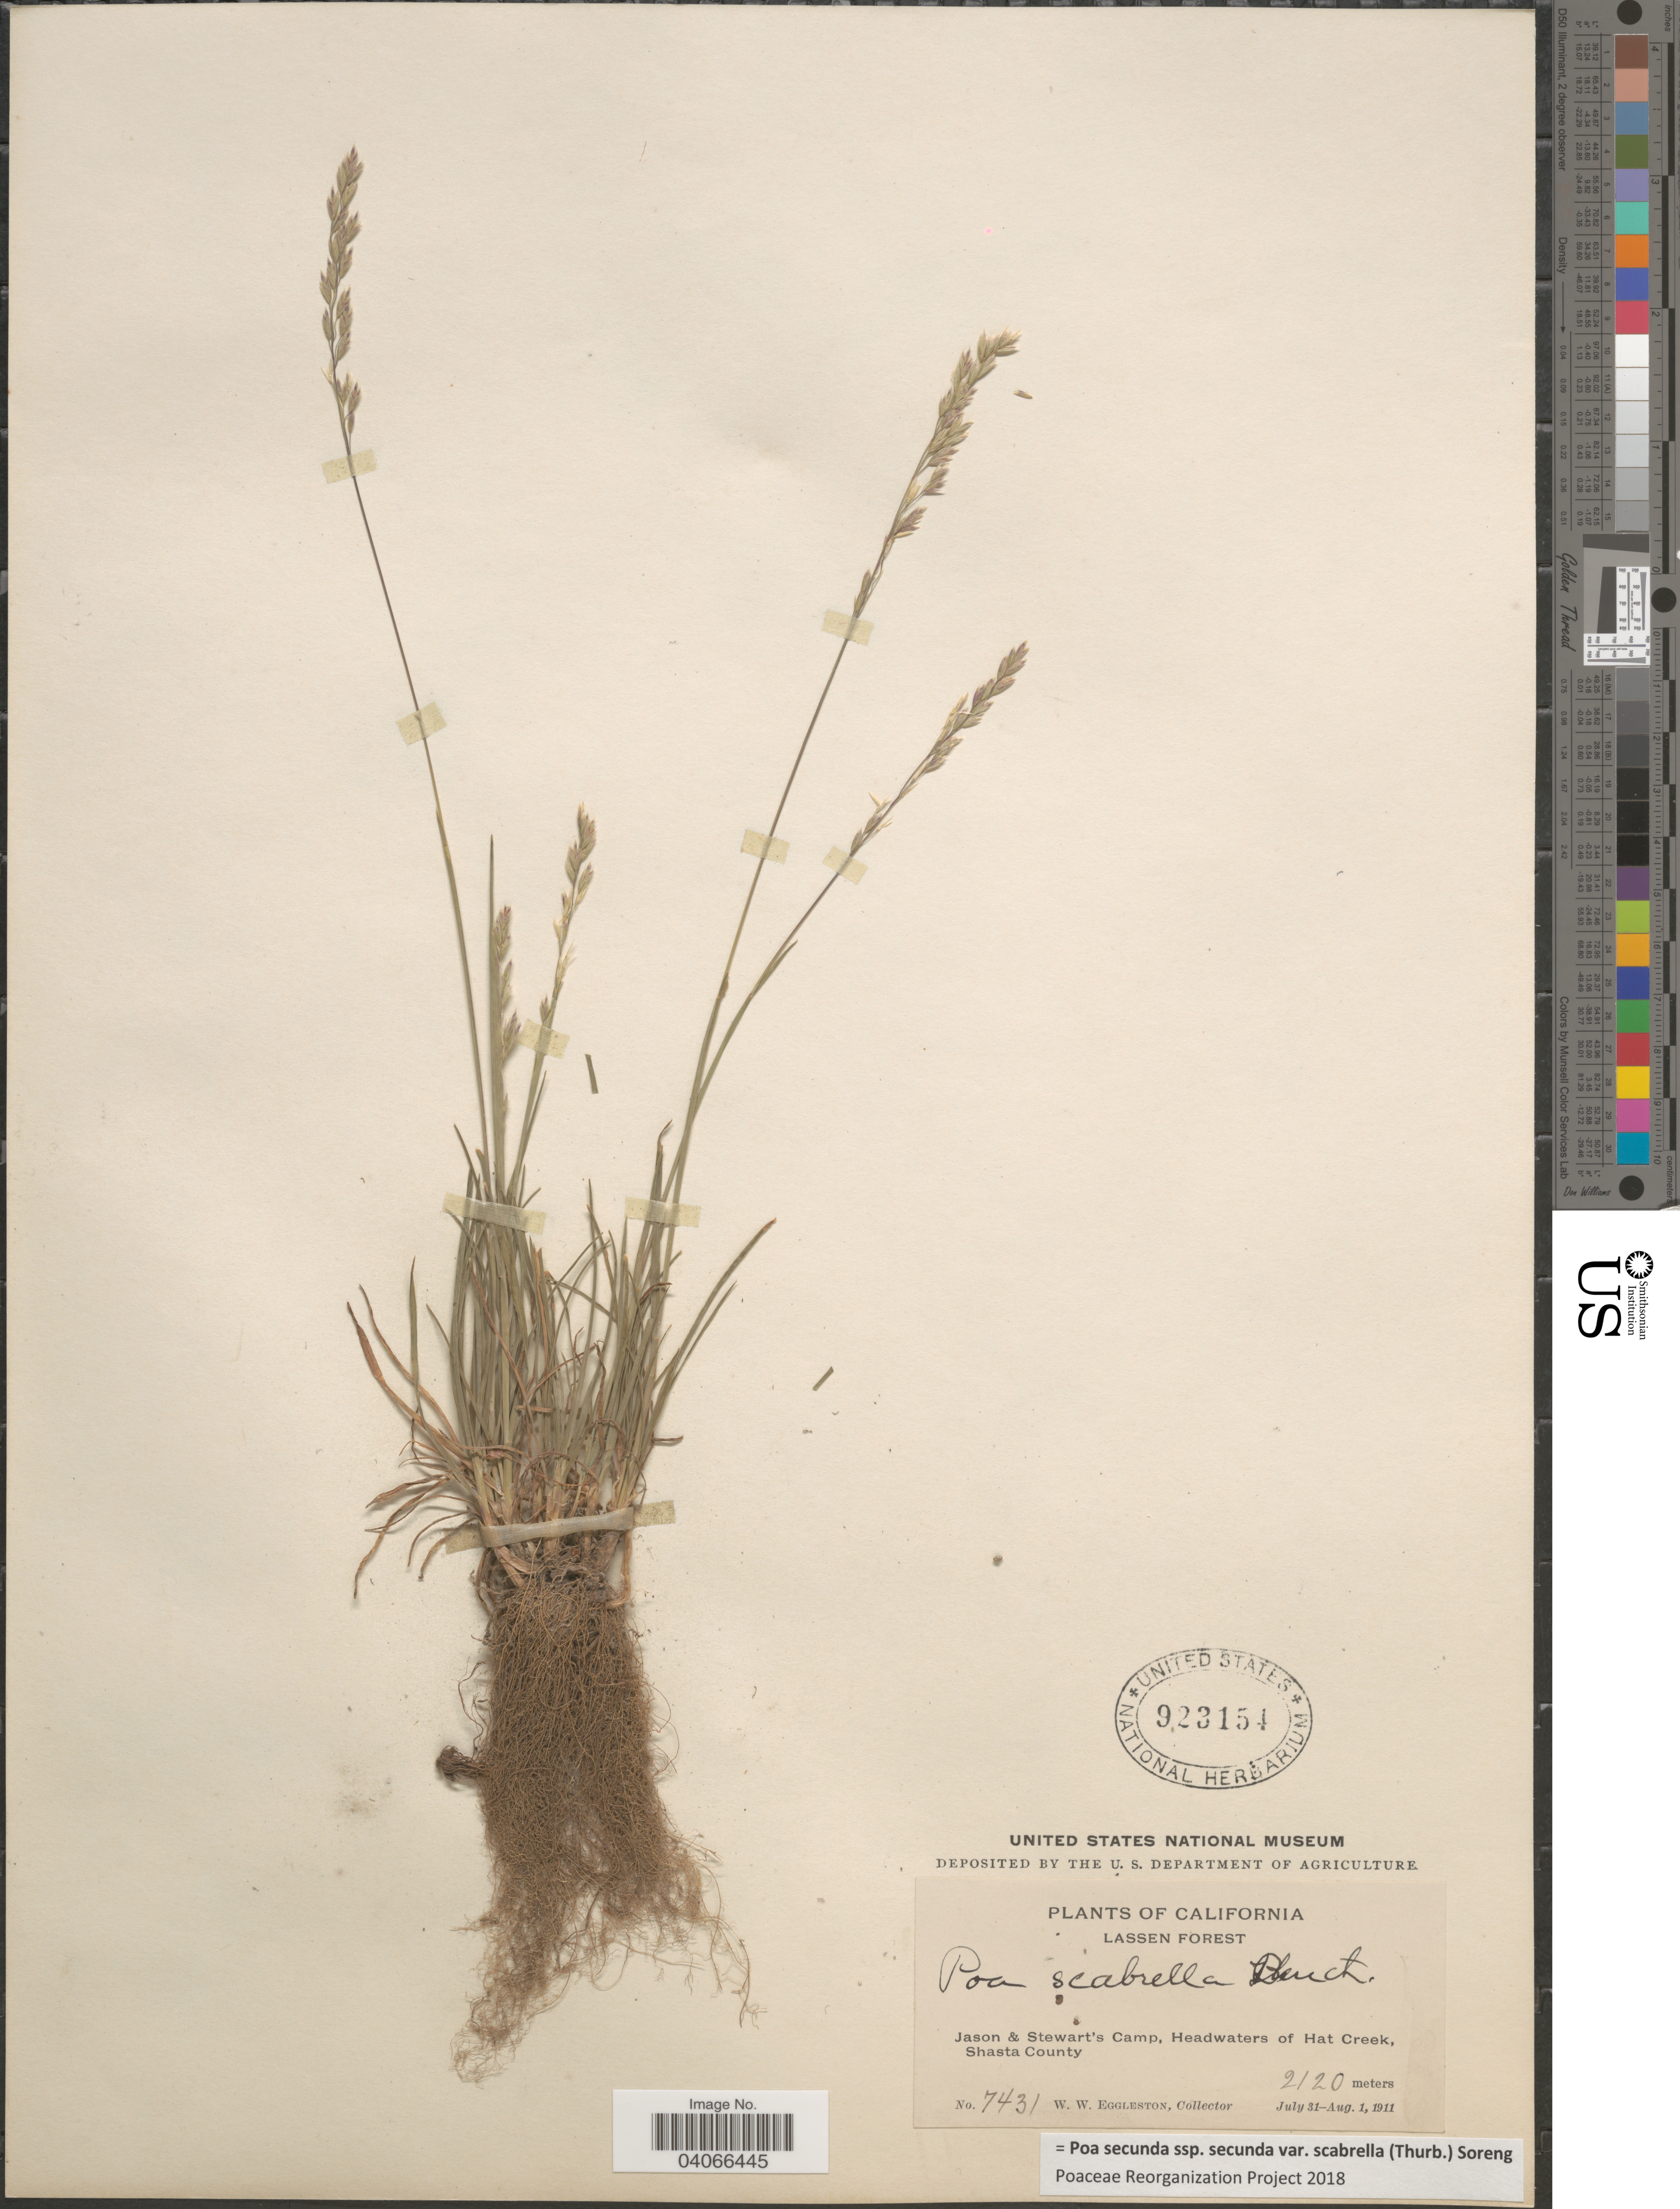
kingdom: Plantae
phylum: Tracheophyta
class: Liliopsida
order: Poales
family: Poaceae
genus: Poa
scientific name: Poa secunda subsp. secunda var. scabrella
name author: (Thurb.) Soreng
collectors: W. W. Eggleston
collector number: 7431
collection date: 1911-07-31/1911-08-01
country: United States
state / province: California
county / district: Shasta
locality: Lasssen Forest. Jason & Stewart's Camp, Headwaters of Hat Creek, Shasta County.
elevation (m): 2120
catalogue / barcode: US 923154